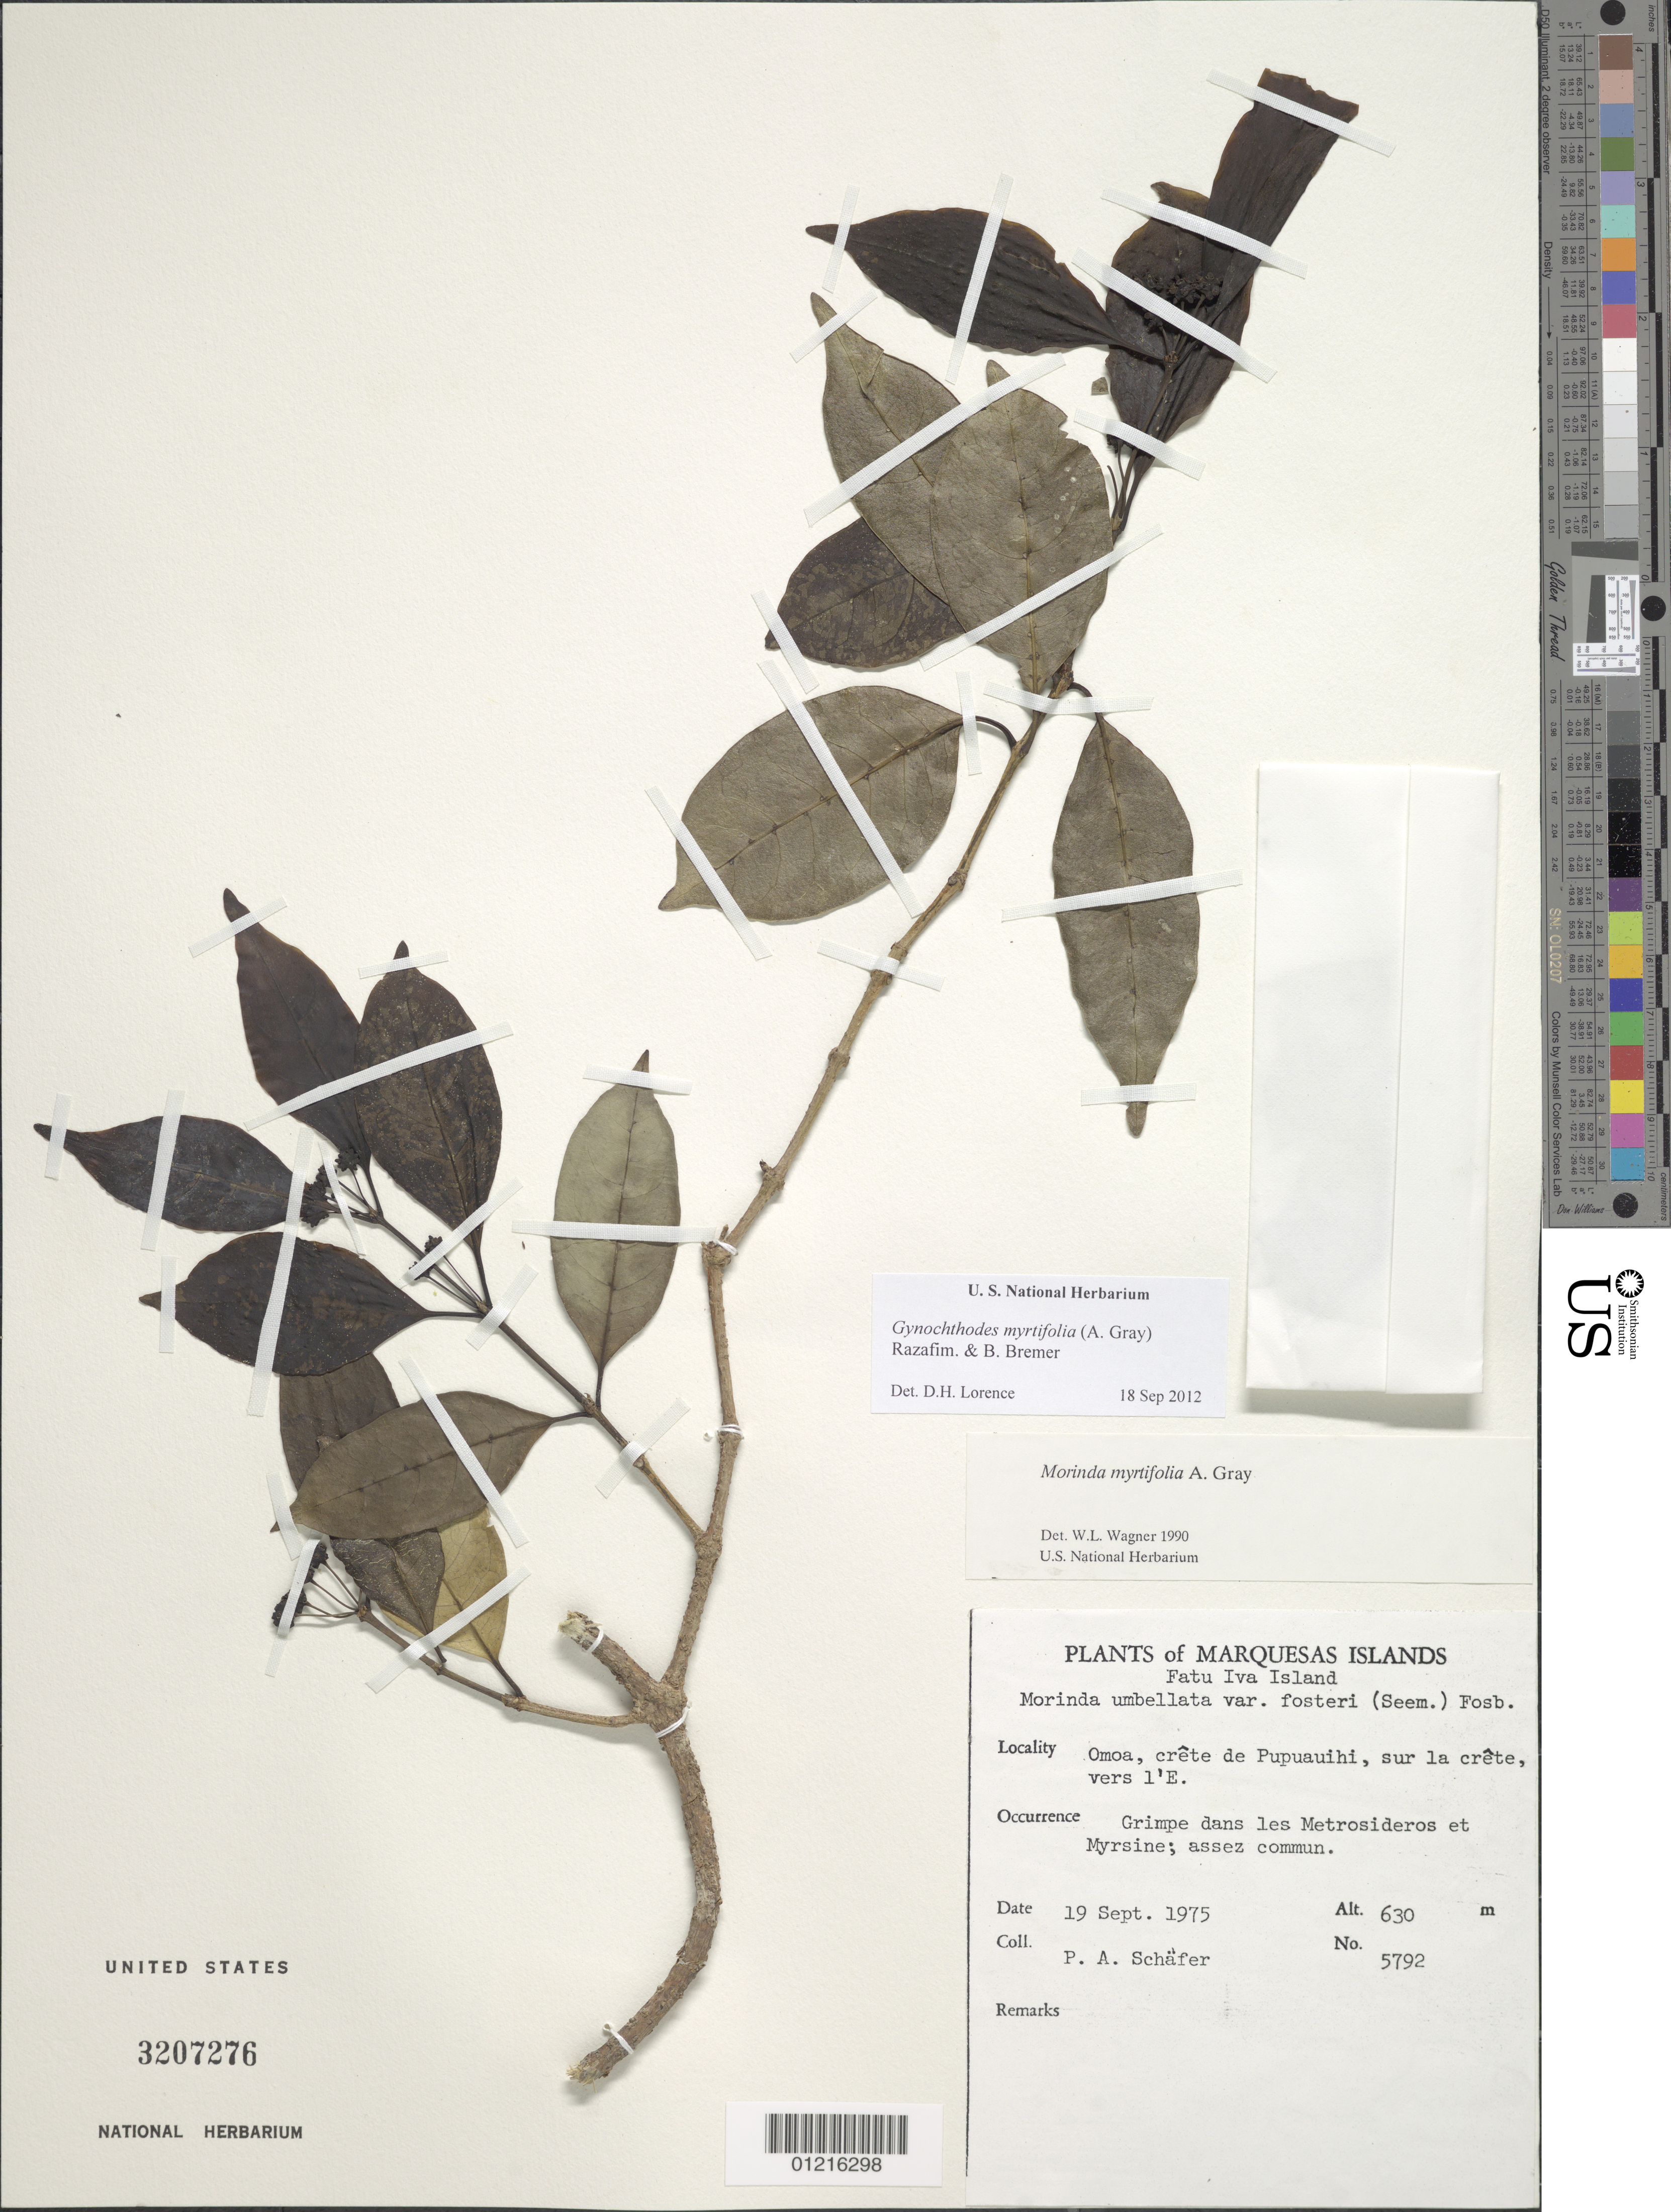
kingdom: Plantae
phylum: Tracheophyta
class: Magnoliopsida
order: Gentianales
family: Rubiaceae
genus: Gynochthodes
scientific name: Gynochthodes myrtifolia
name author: (A. Gray) Razafim. & B. Bremer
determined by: Lorence, David H., (PTBG), National Tropical Botanical Garden (UNITED STATES)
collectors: P. A. Schäfer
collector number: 5792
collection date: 1975-09-19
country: French Polynesia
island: Fatu Hiva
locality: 'Omo'a, crête de Pupuauihi, sur la crête, vers l'E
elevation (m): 630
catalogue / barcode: US 3207276